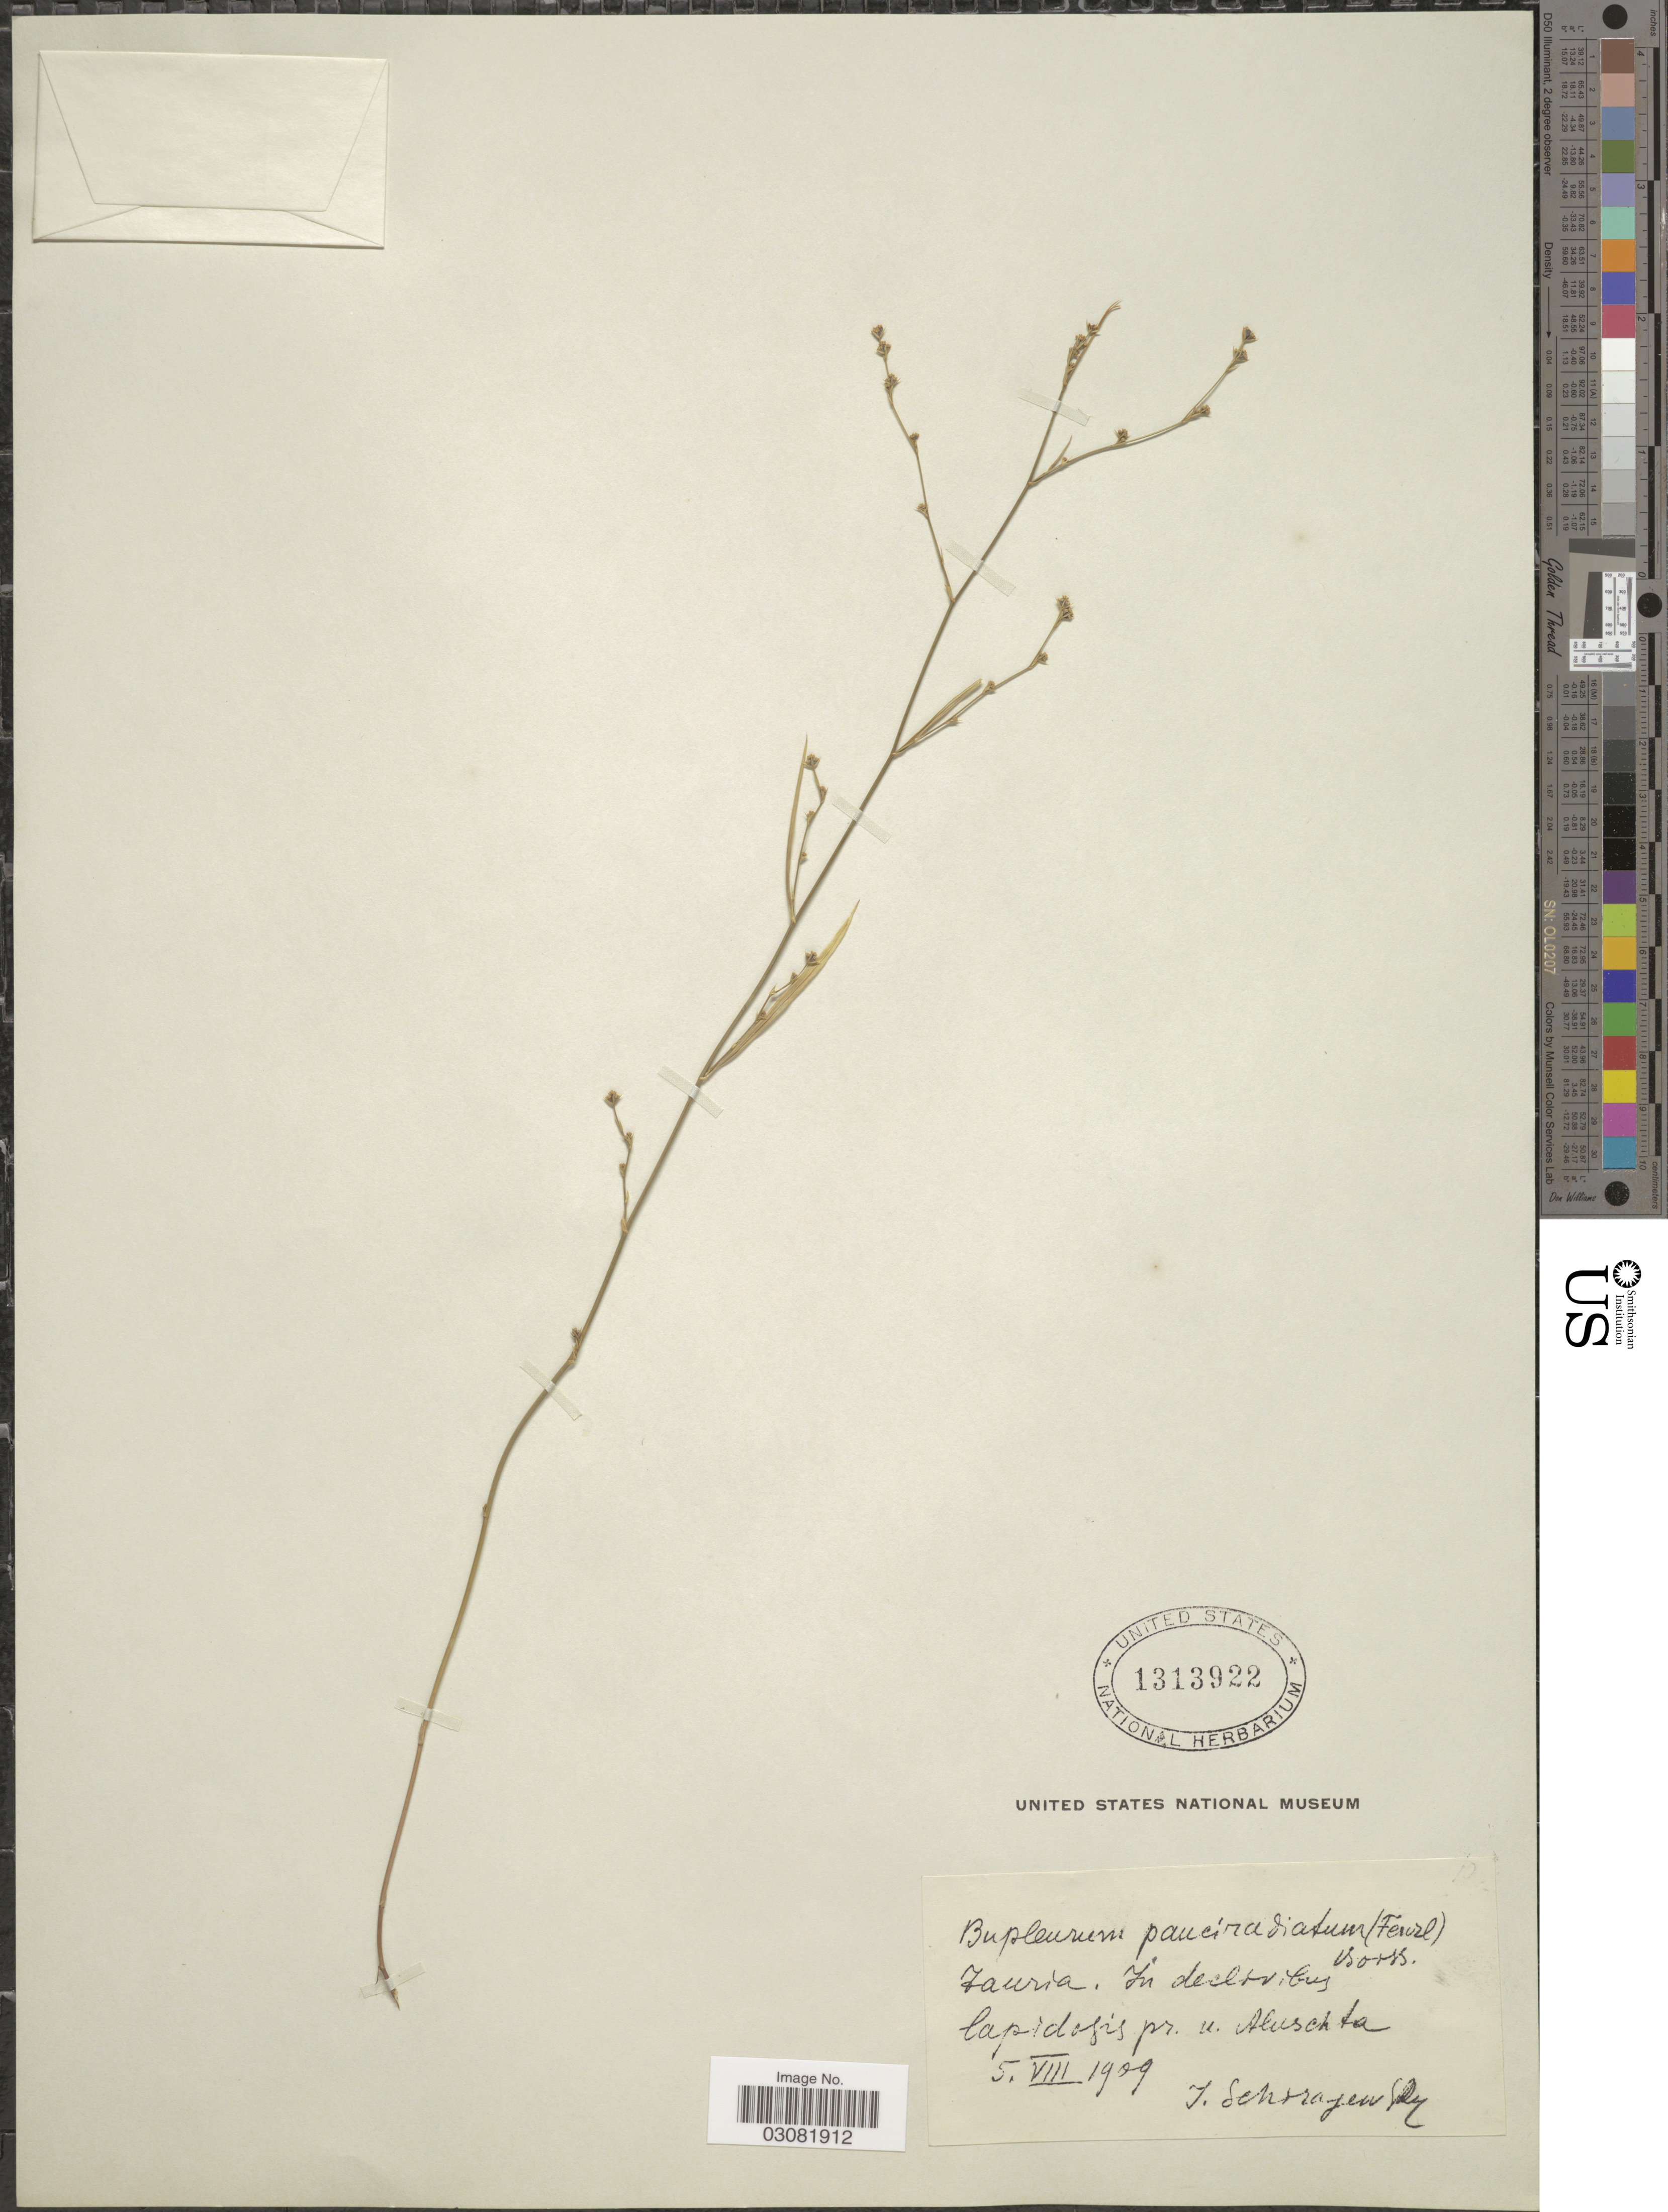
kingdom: Plantae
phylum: Tracheophyta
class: Magnoliopsida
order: Apiales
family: Apiaceae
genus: Bupleurum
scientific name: Bupleurum pauciradiatum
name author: Fenzl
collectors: I. Schirajewsky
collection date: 1909-08-05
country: Ukraine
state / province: Crimea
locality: In declivibus lapidosis pr. n. Aluschta (Alushta)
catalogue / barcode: US 1313922